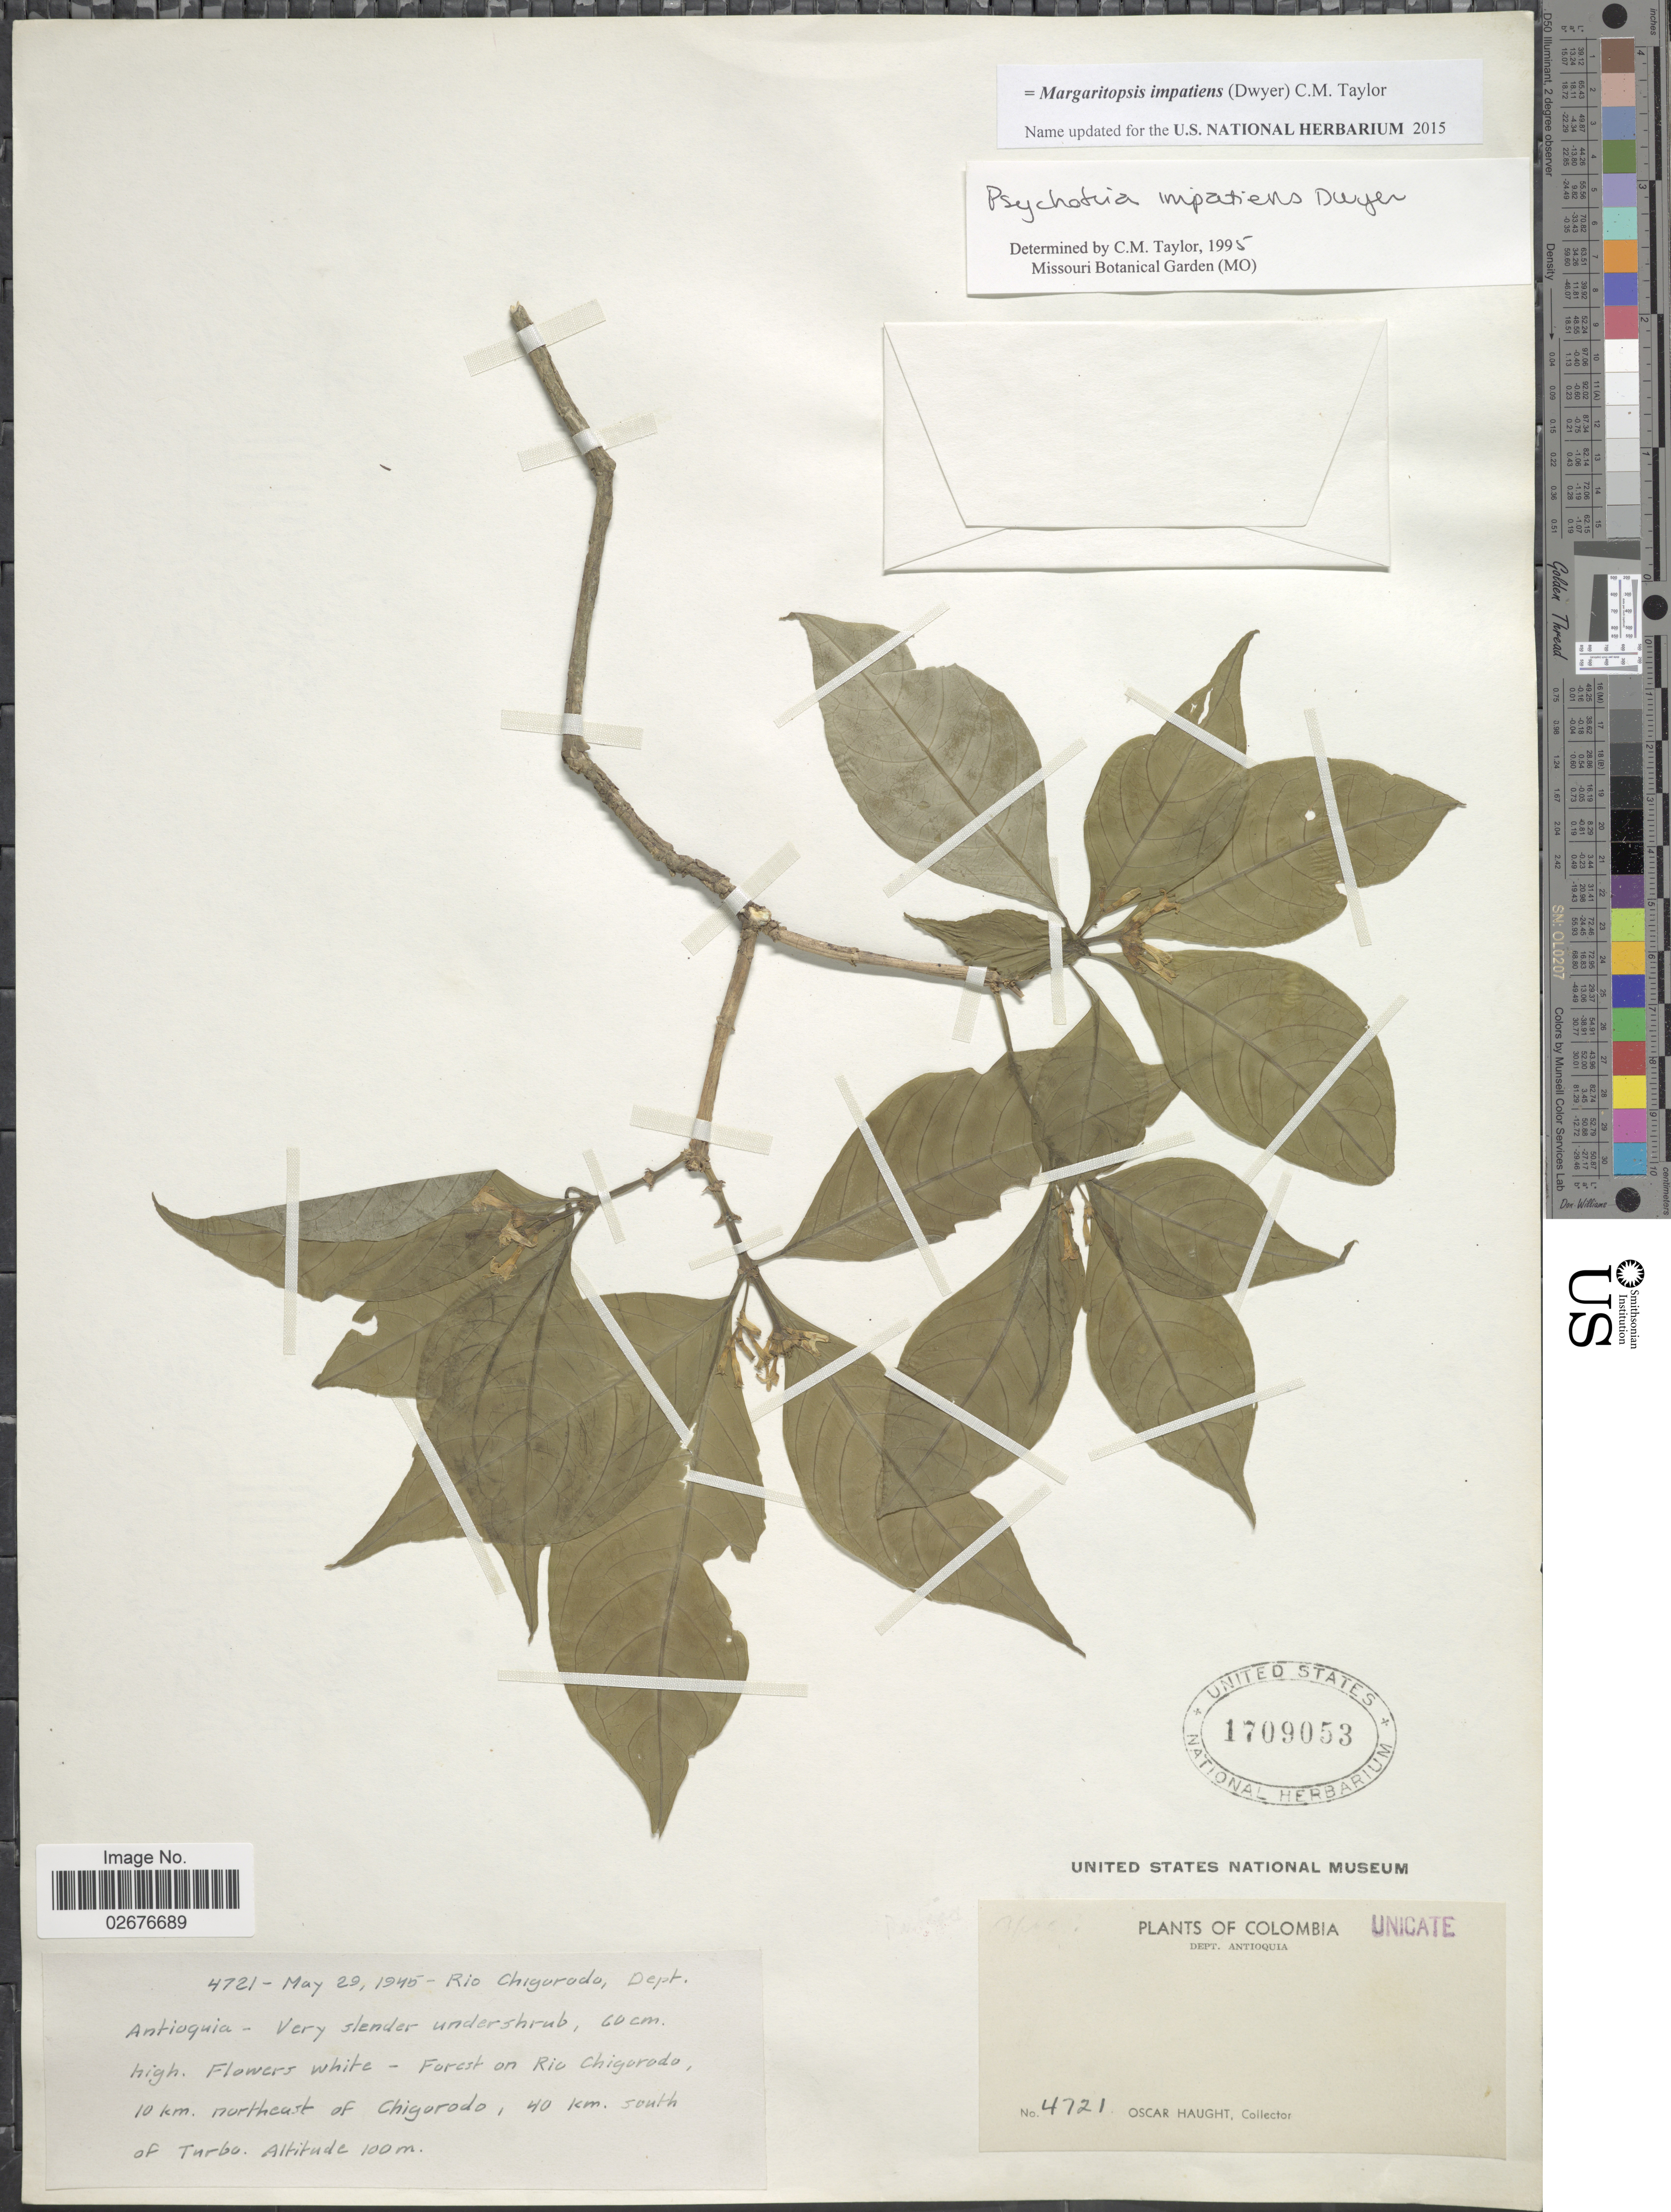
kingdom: Plantae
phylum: Tracheophyta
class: Magnoliopsida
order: Gentianales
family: Rubiaceae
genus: Margaritopsis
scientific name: Margaritopsis impatiens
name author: (Dwyer) C.M. Taylor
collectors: O. Haught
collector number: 4721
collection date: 1945-05-29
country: Colombia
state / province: Antioquia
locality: Rio Chogorodo, forest on Rio Chigorodo, 10 km. northeast of Chigorodo, 40 km. south of Turbo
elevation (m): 100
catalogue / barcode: US 1709053